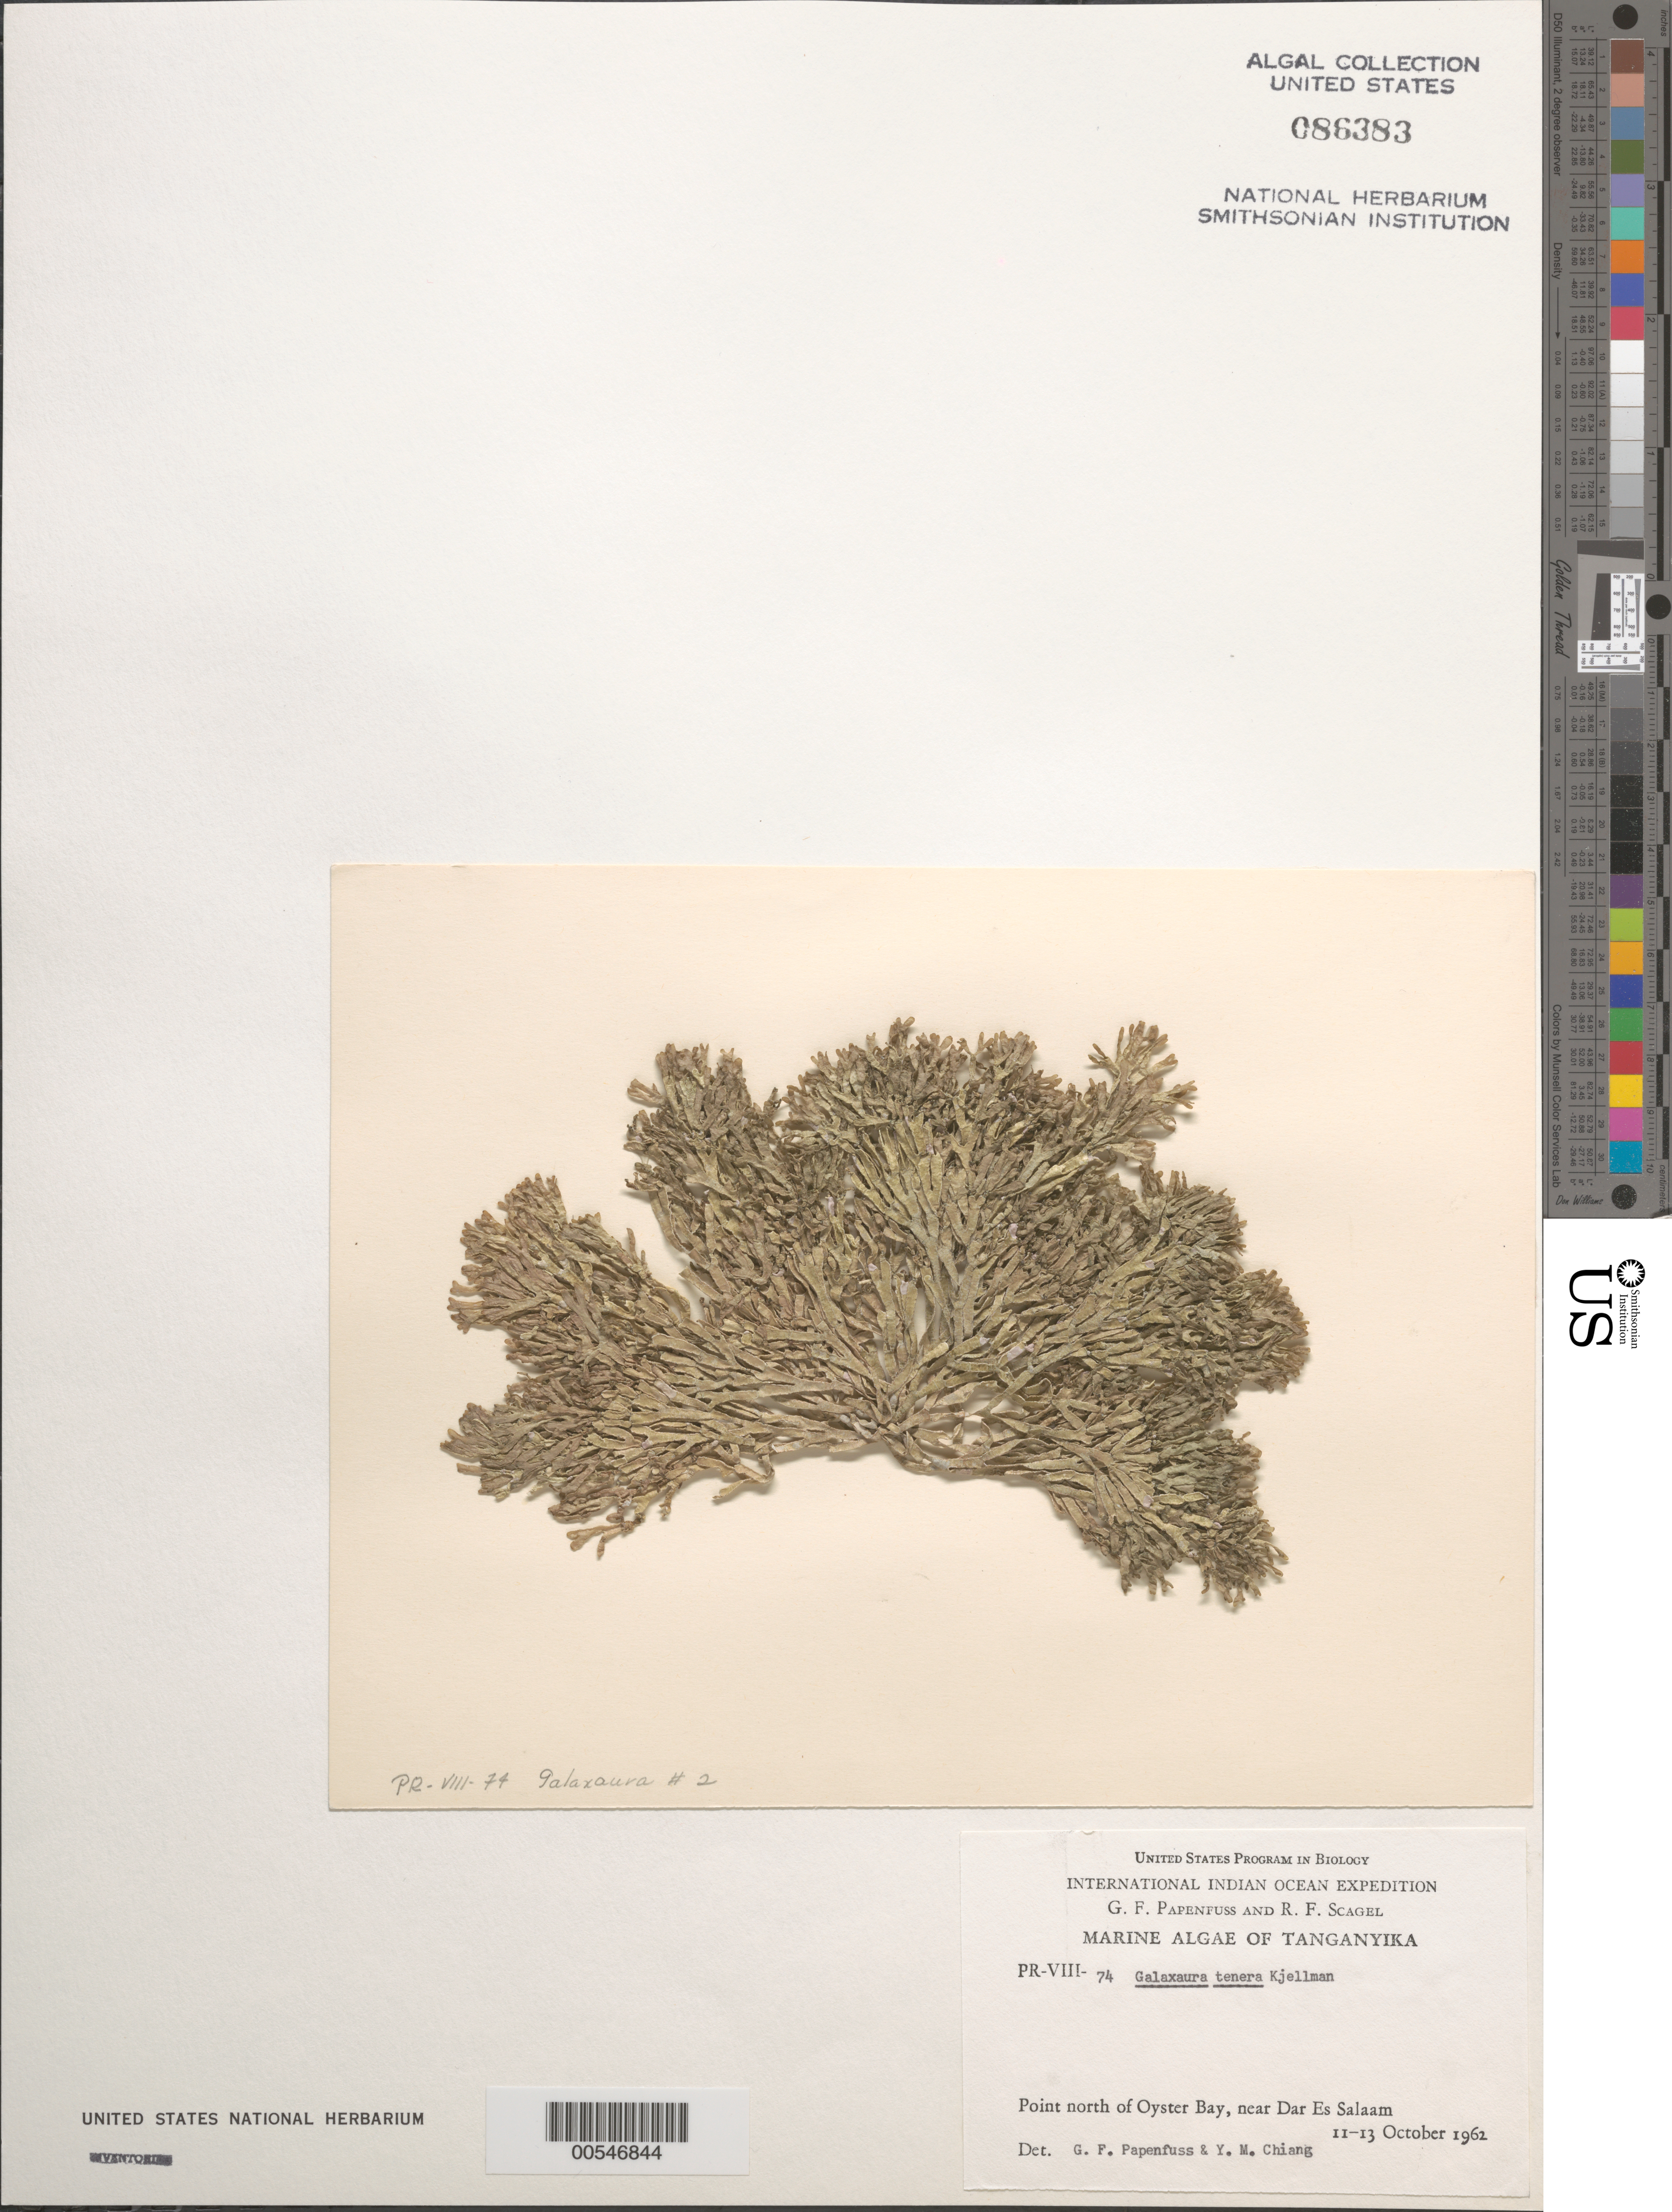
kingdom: Plantae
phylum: Rhodophyta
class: Florideophyceae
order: Nemaliales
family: Galaxauraceae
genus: Dichotomaria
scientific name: Dichotomaria tenera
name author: (Kjellm.) Huisman et al.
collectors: G. Papenfuss & R. F. Scagel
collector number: PR-VIII-74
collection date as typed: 11 Oct 1962 to 13 Oct 1962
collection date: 1962-10-11/1962-10-13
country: Tanzania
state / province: Dar es Salaam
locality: Point north of Oyster Bay, near Dar Es Salaam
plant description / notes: International Indian Ocean Expedition, 1962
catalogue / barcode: US 86383